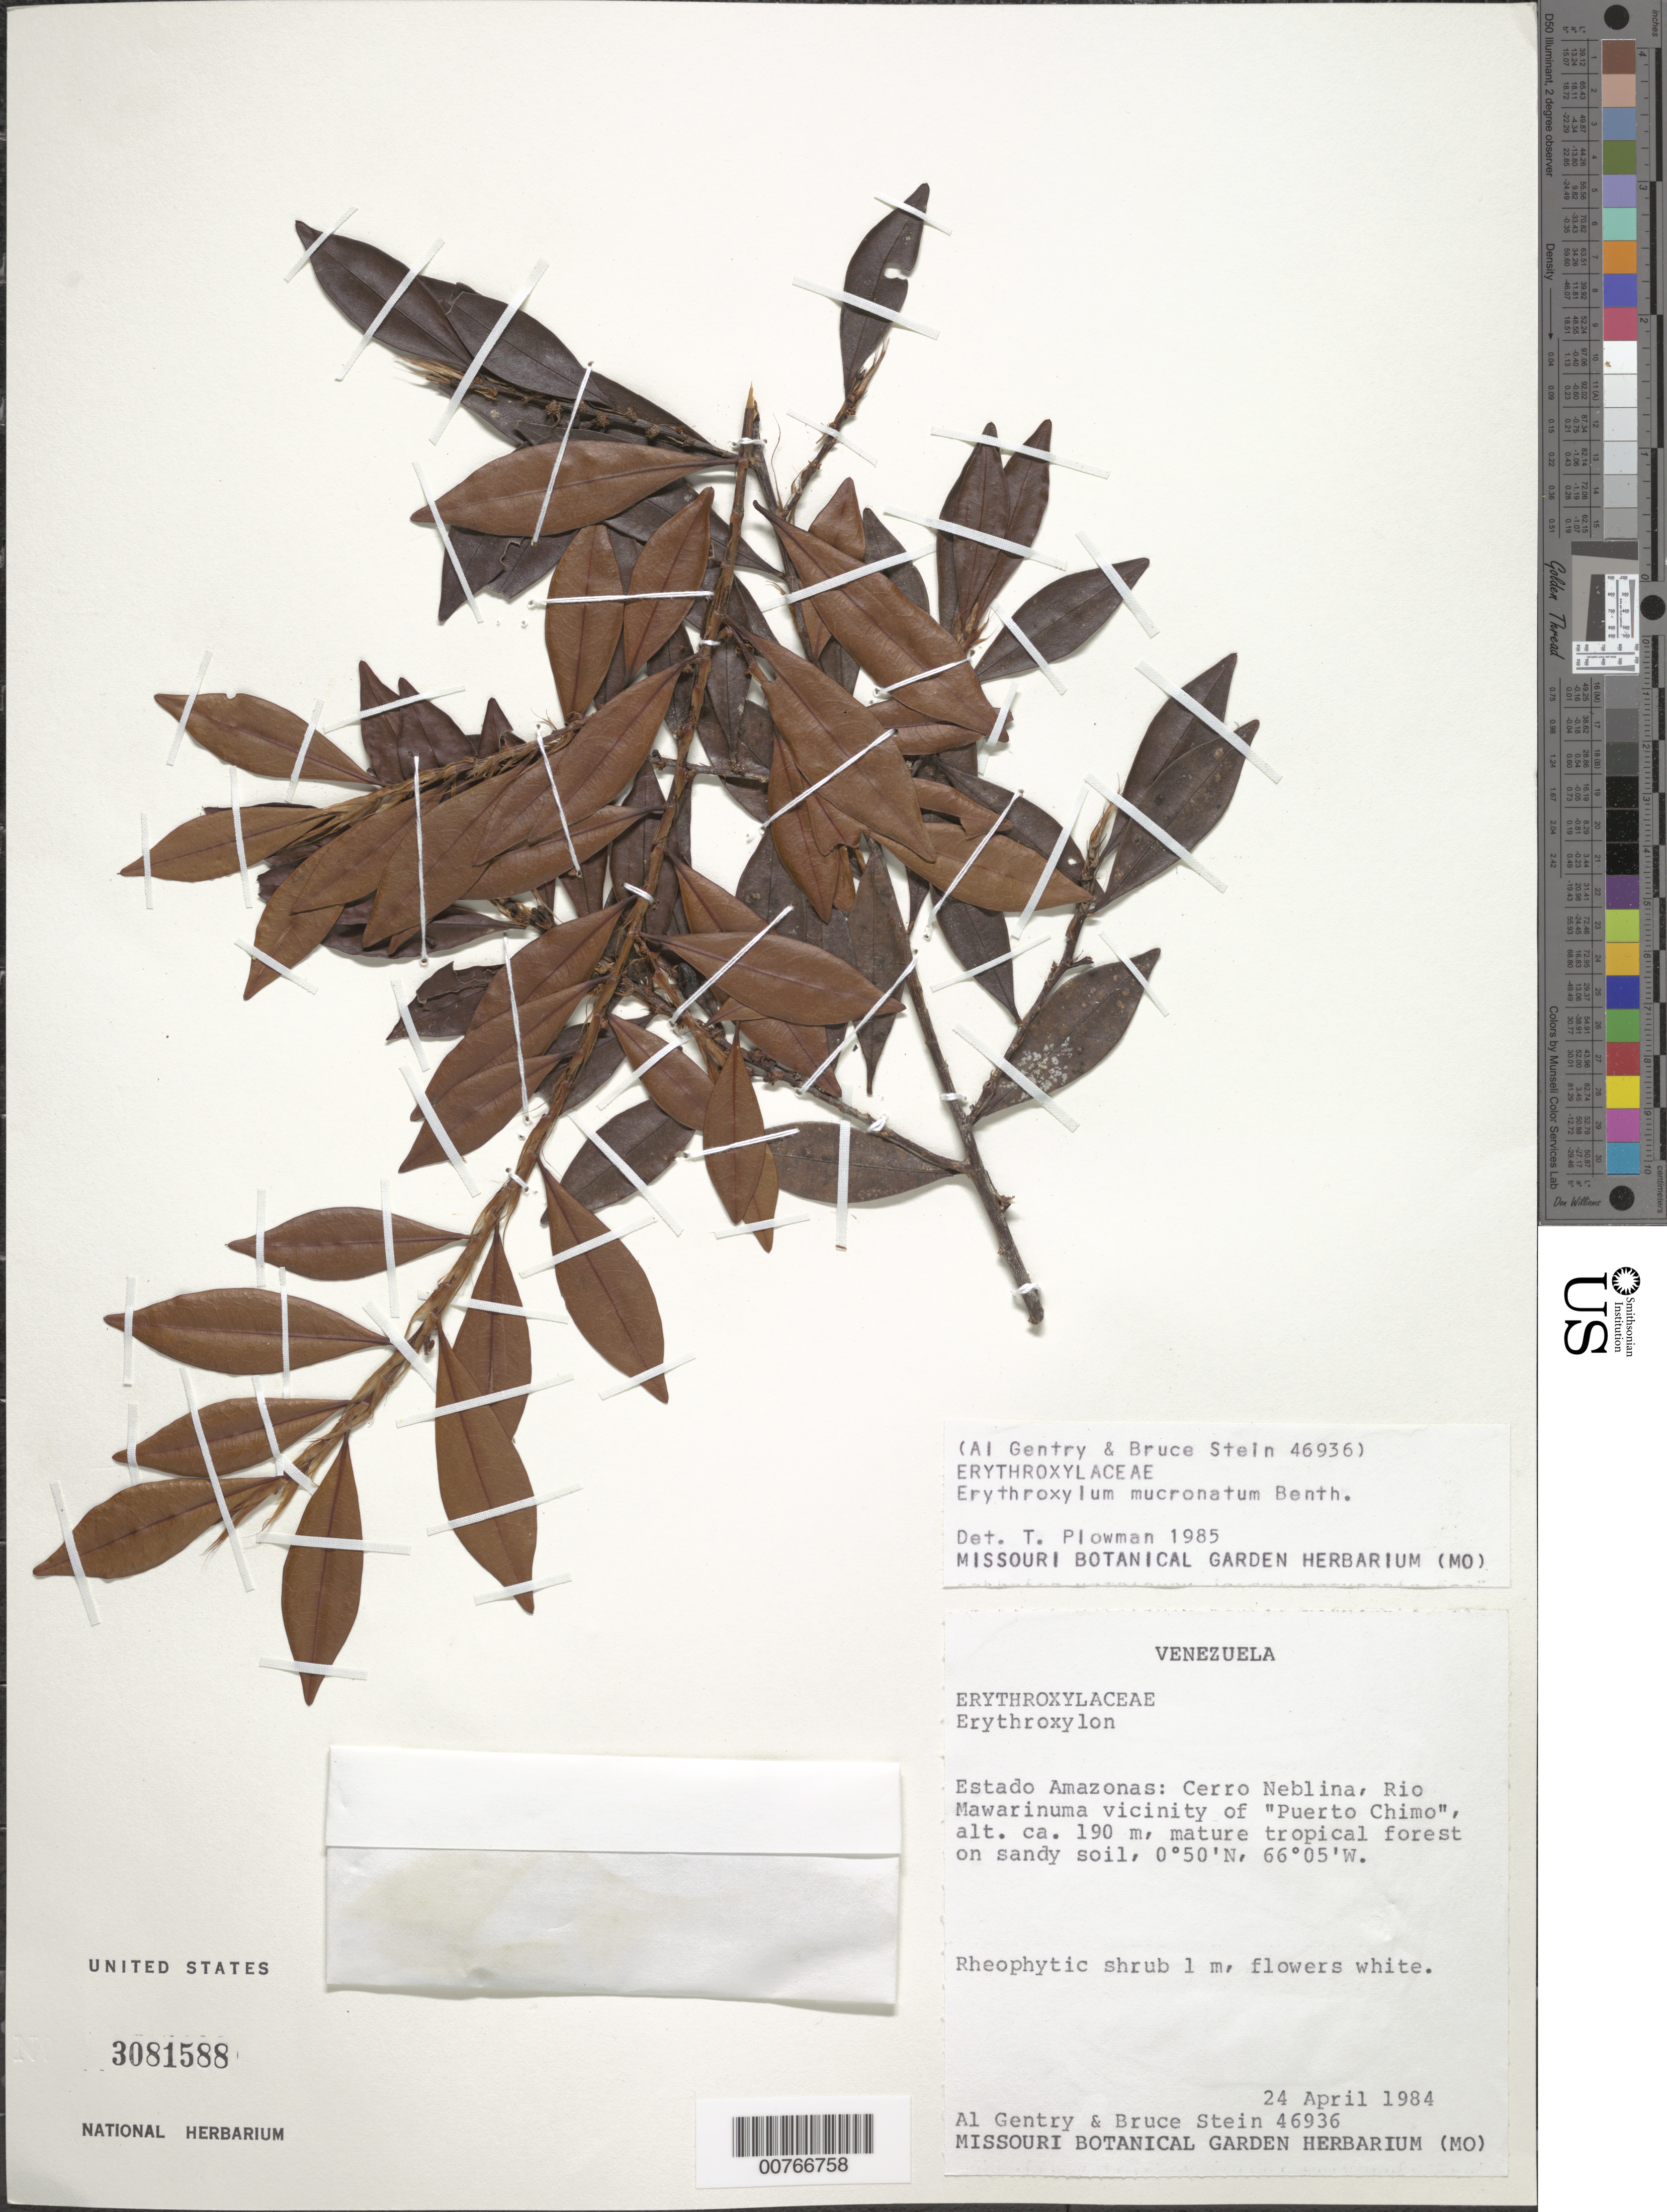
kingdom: Plantae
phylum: Tracheophyta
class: Magnoliopsida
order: Malpighiales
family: Erythroxylaceae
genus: Erythroxylum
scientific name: Erythroxylum mucronatum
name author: Benth.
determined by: Plowman, Timothy C.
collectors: A. H. Gentry & B. Stein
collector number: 46936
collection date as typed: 24-Apr-84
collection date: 1984-04-24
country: Venezuela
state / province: Amazonas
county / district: Río Negro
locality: Cerro de La Neblina, Río Mawarinuma, vic. of "Puerto Chimo"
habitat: Mature tropical forest on sandy soil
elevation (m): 190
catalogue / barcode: US 3081588